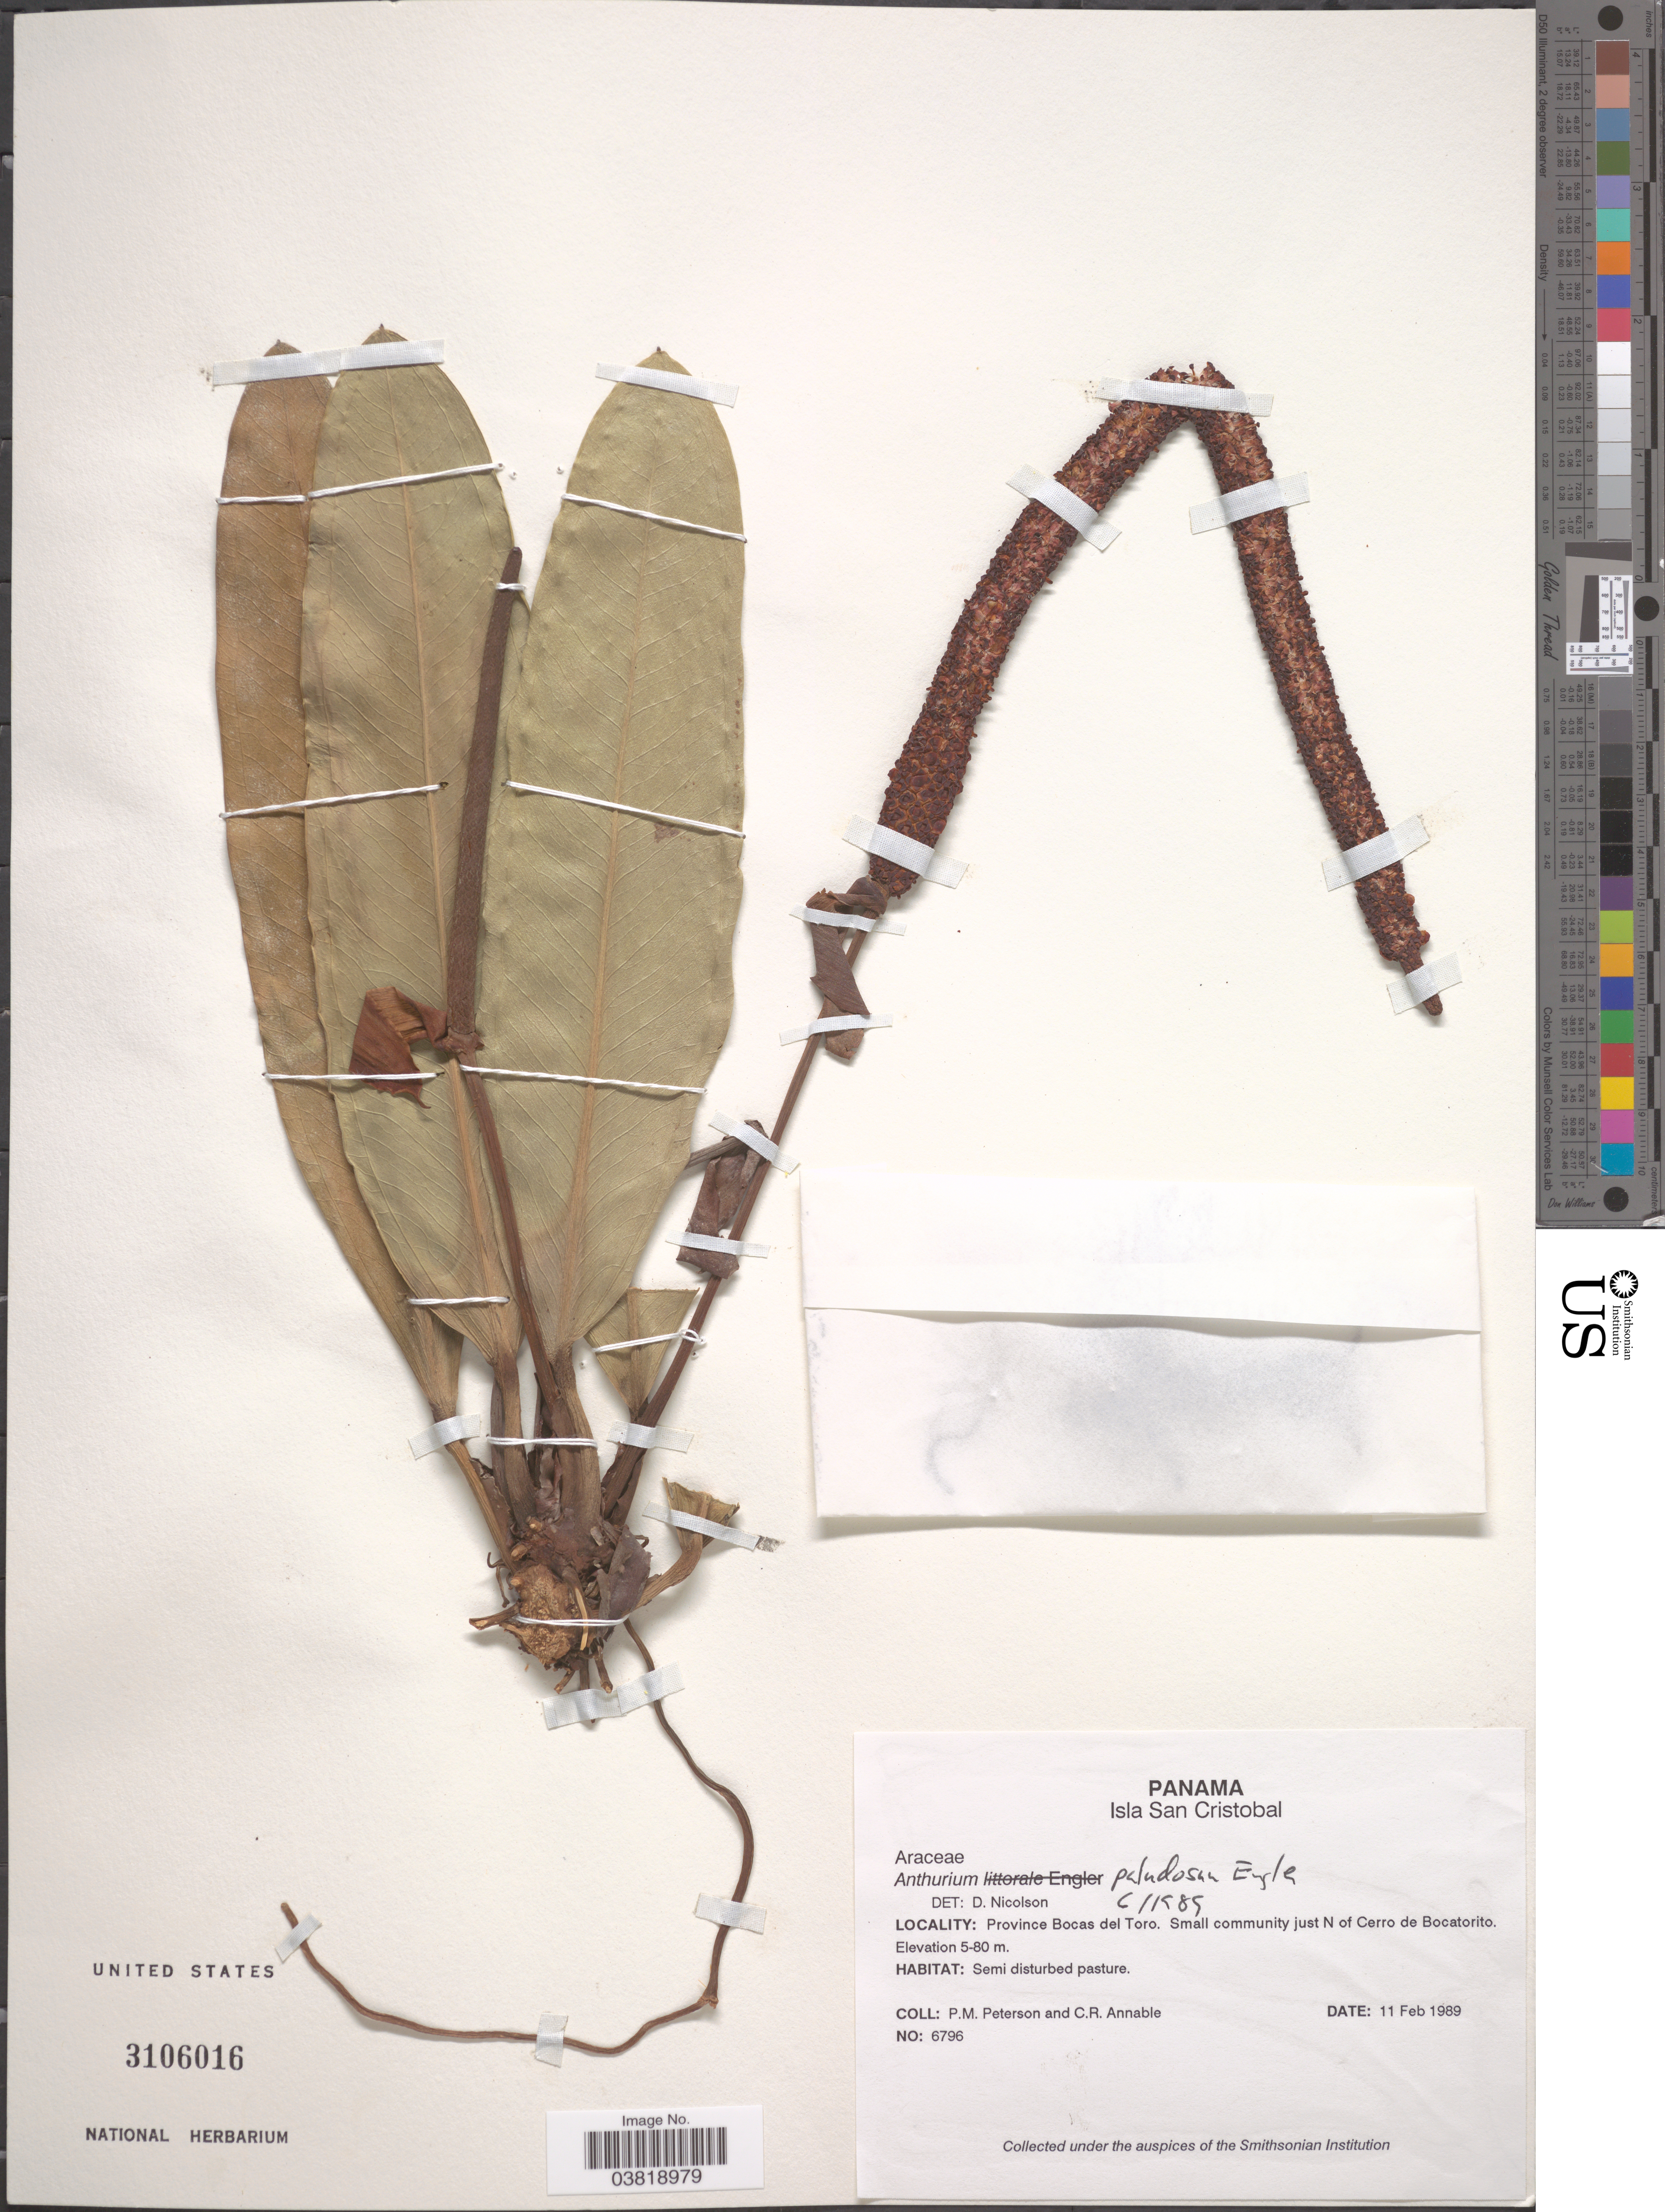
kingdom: Plantae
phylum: Tracheophyta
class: Liliopsida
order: Alismatales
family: Araceae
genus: Anthurium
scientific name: Anthurium paludosum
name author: Engl.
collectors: P. M. Peterson & C. R. Annable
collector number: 6796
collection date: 1989-02-11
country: Panama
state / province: Bocas del Toro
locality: Isla San Cristobal. Small community just N of Cerro de Bocatorito.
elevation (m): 5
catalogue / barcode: US 3106016